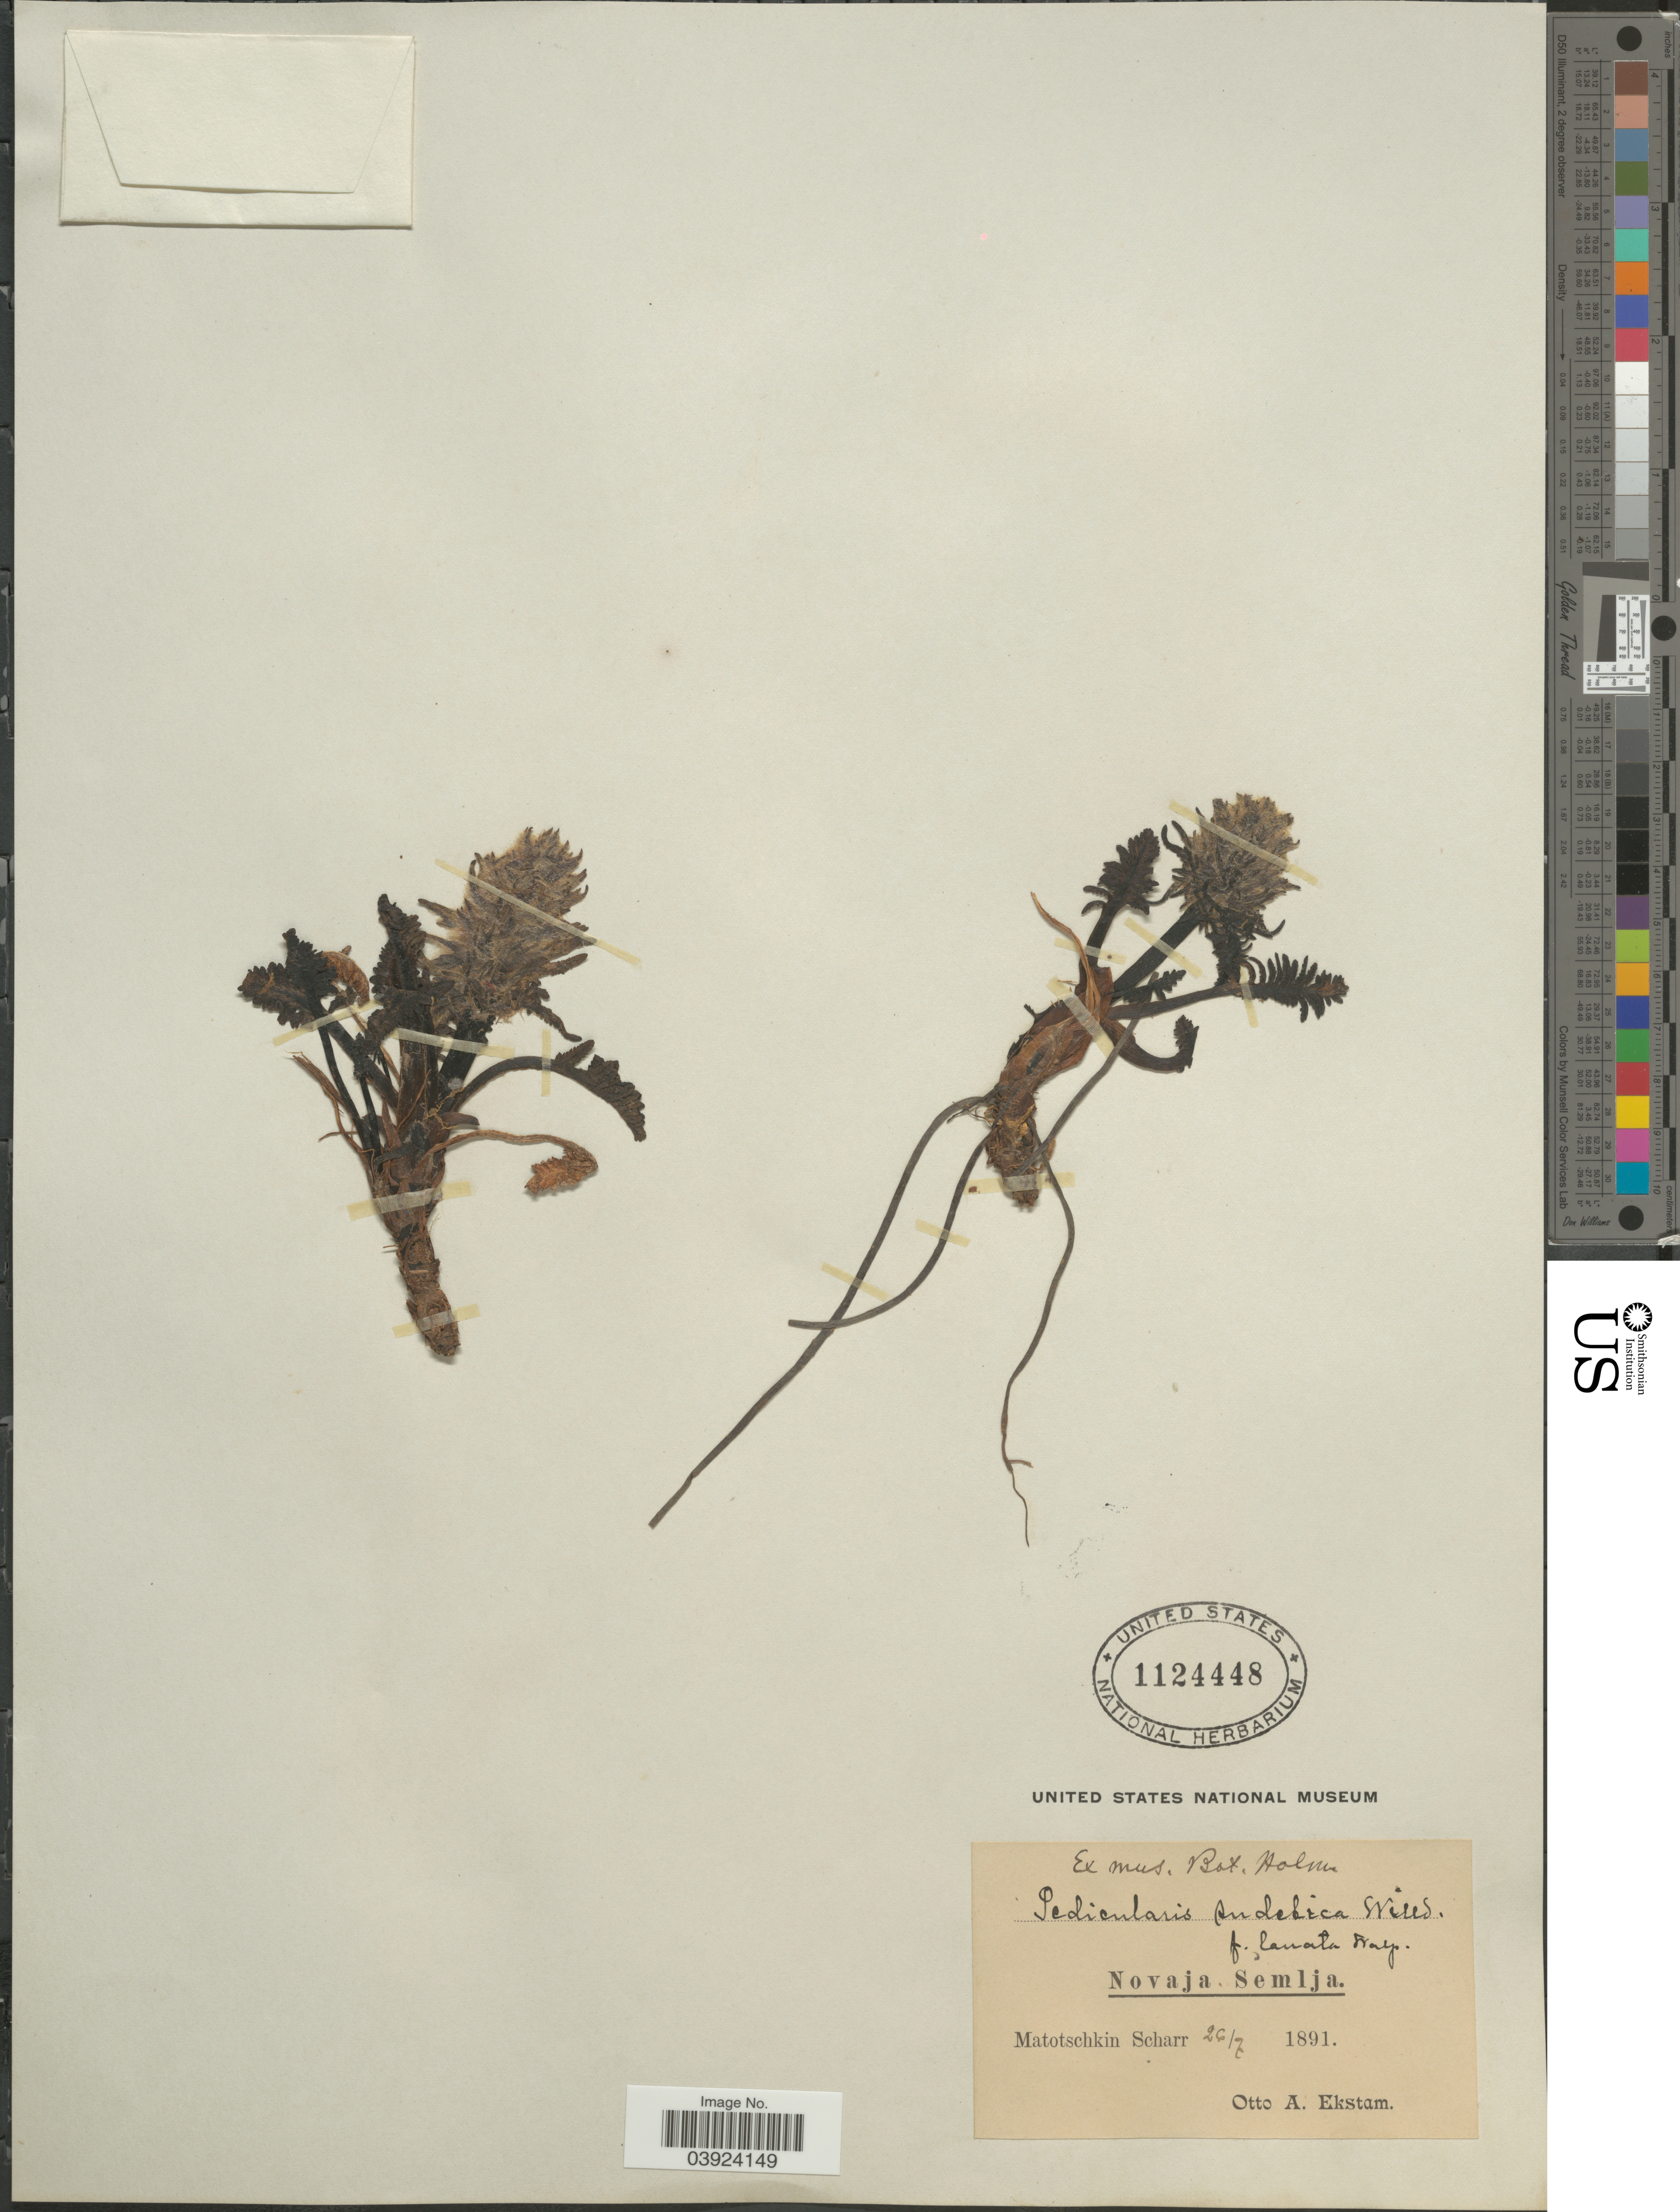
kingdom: Plantae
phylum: Tracheophyta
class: Magnoliopsida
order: Lamiales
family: Orobanchaceae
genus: Pedicularis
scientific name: Pedicularis sudetica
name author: Willd.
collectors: O. Ekstam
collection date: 1891-07-26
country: Russian Federation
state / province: Arkhangelsk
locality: Novaja Semlja. Matotschkin Scharr.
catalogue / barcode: US 1124448